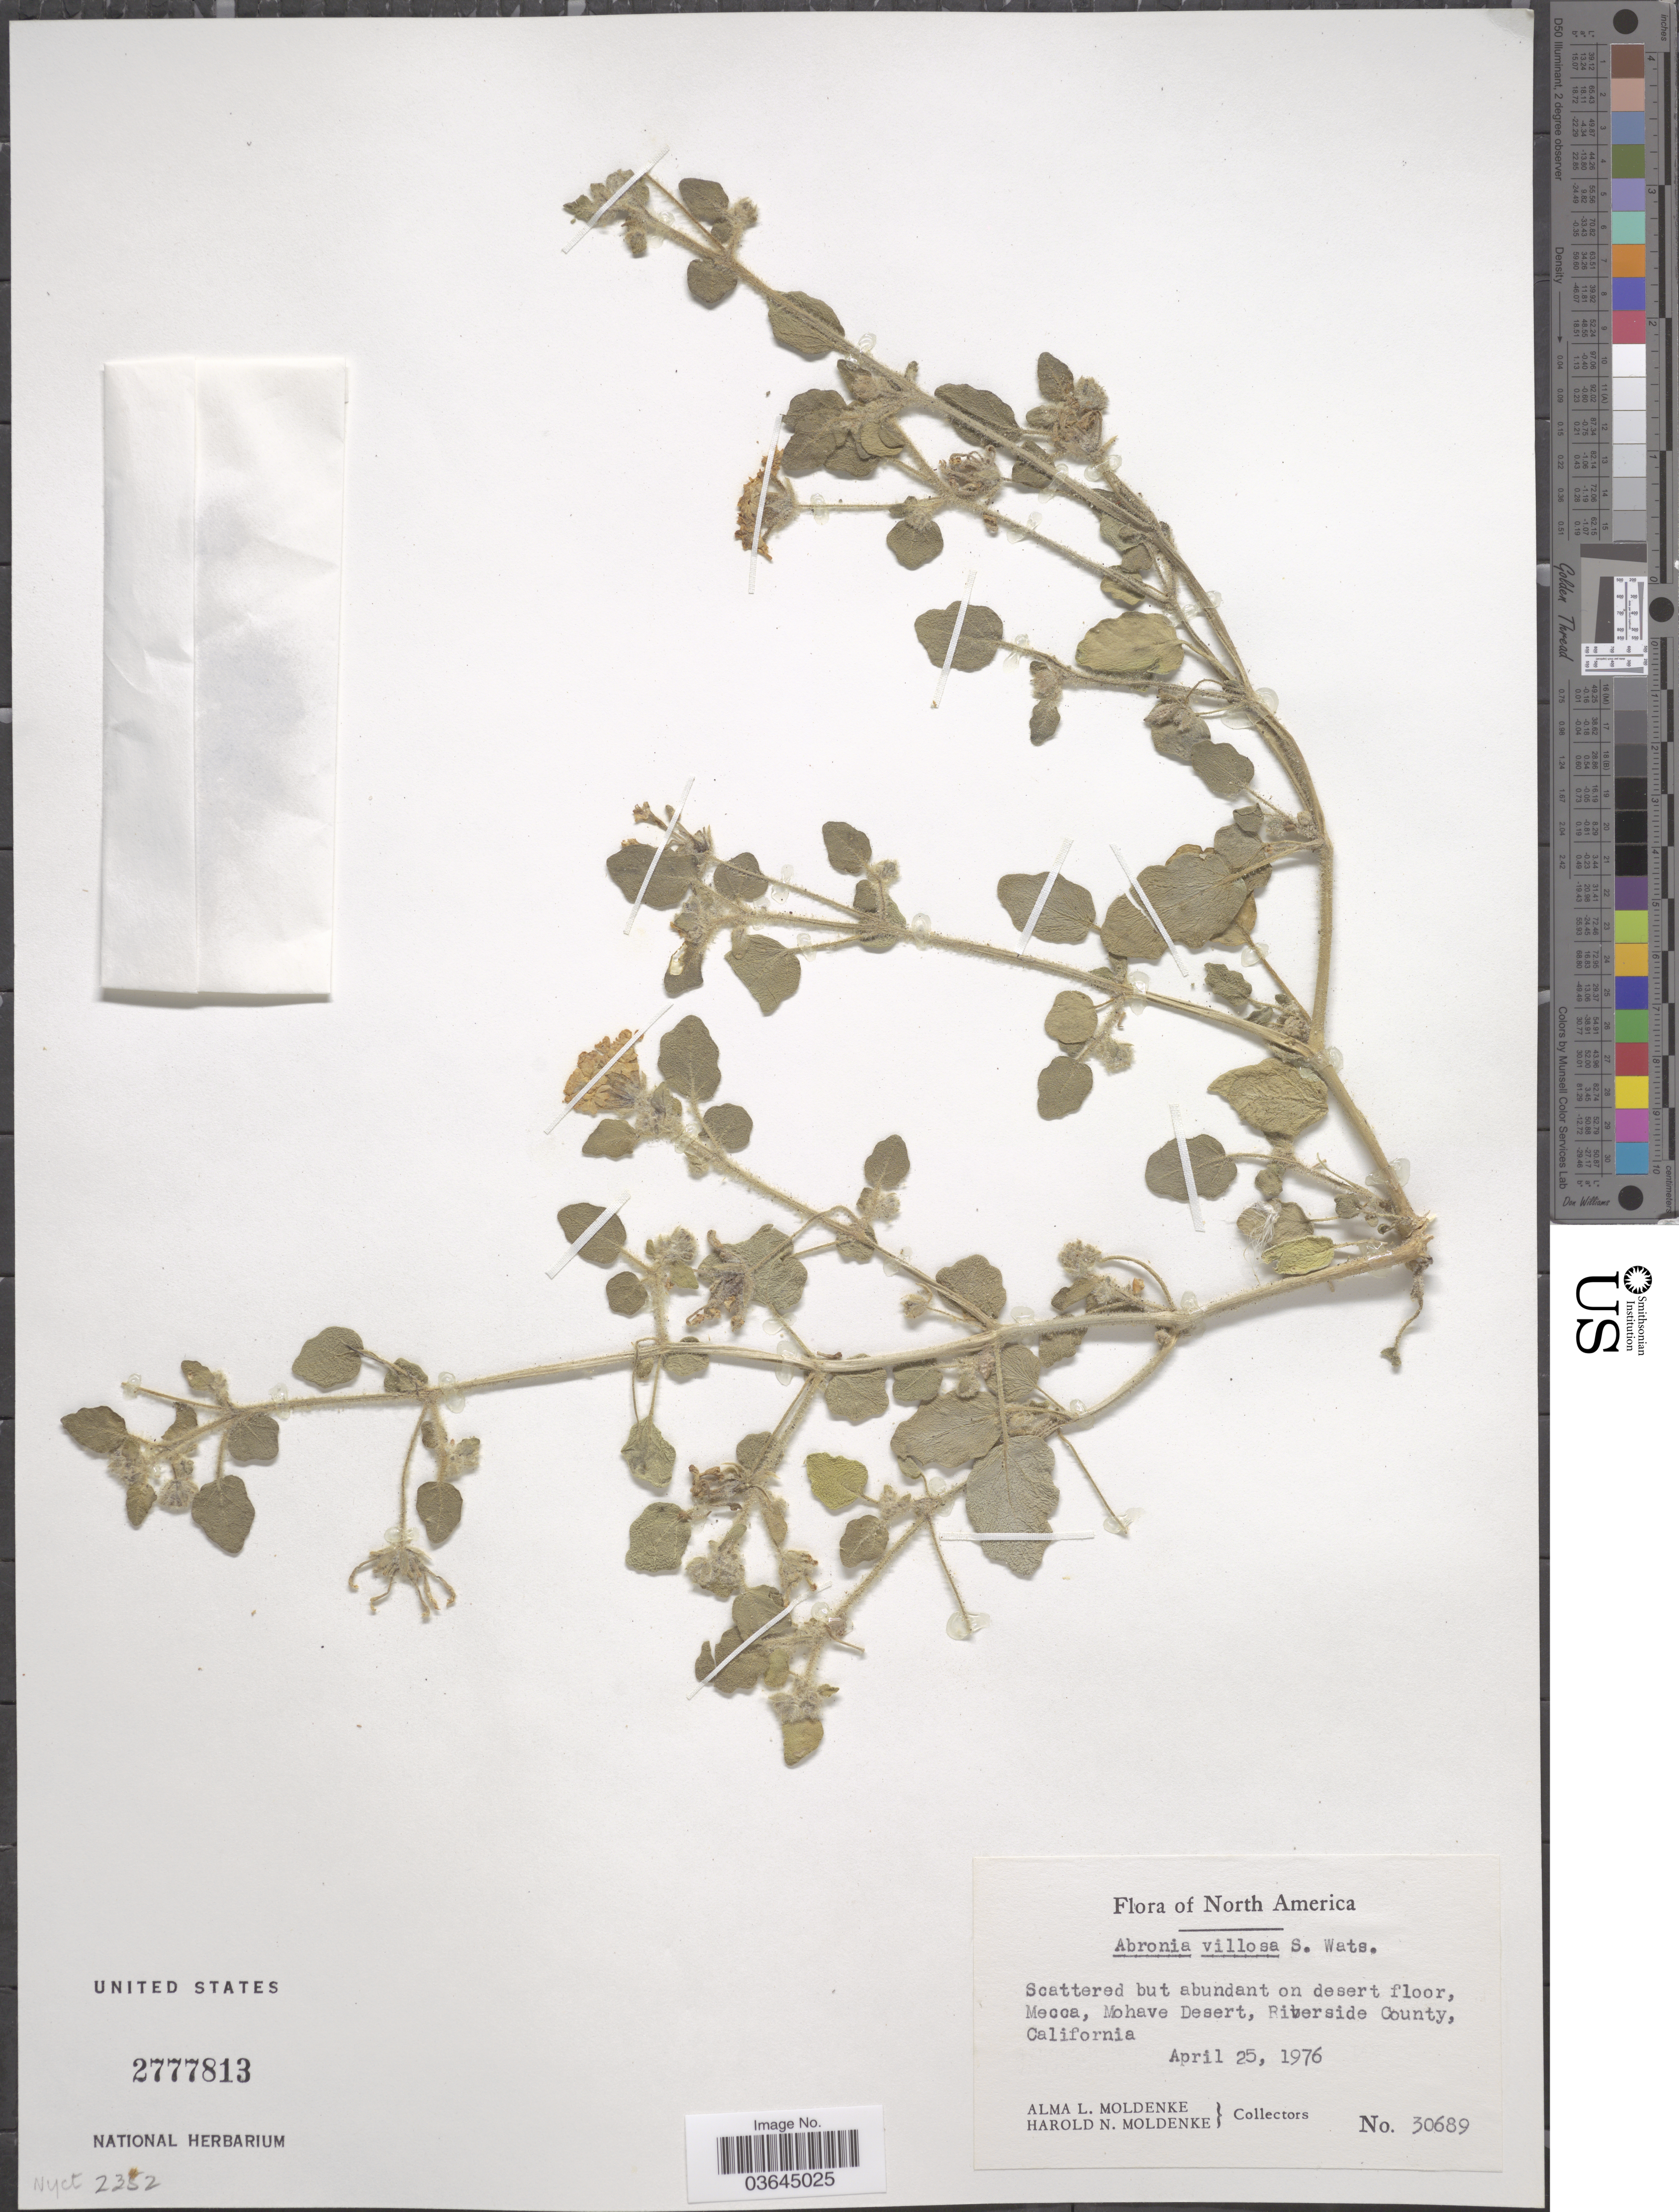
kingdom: Plantae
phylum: Tracheophyta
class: Magnoliopsida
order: Caryophyllales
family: Nyctaginaceae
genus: Abronia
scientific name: Abronia villosa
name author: S. Watson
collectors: A. L. Moldenke & H. N. Moldenke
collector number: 30689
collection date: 1976-04-25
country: United States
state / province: California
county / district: Riverside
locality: Mecca, Mohave Desert, Riverside County.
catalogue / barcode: US 2777813